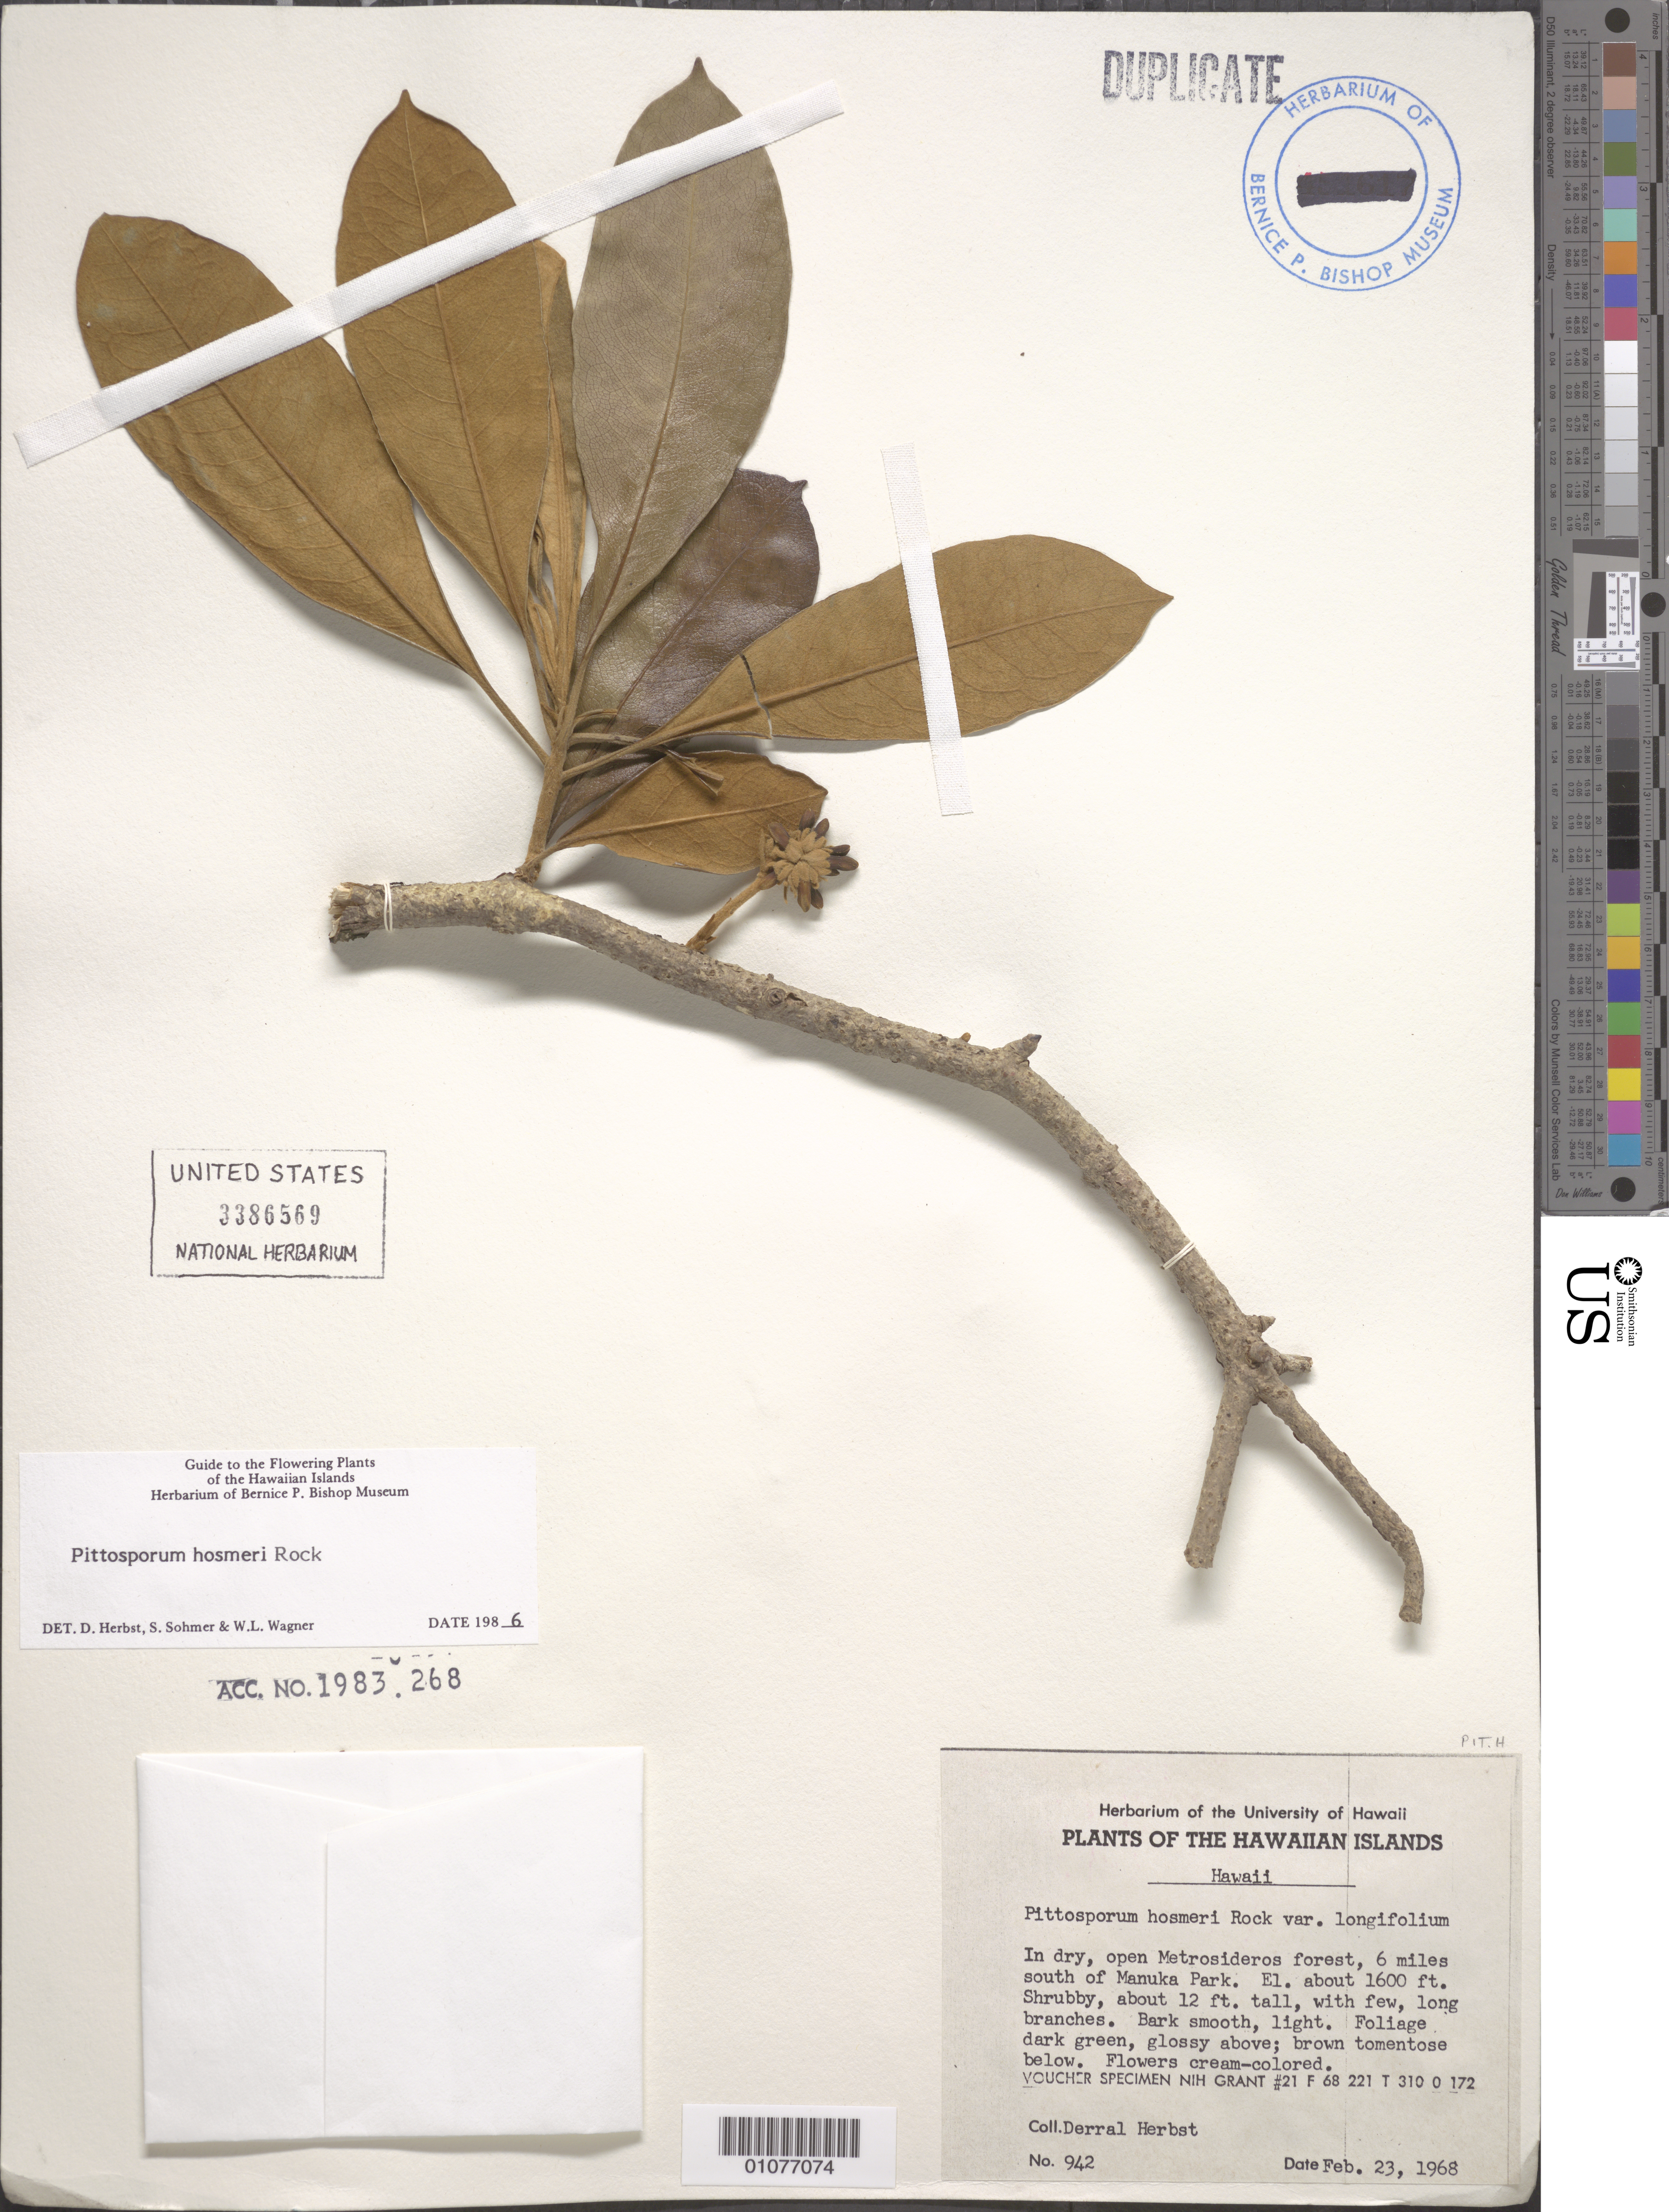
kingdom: Plantae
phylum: Tracheophyta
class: Magnoliopsida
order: Apiales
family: Pittosporaceae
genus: Pittosporum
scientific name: Pittosporum hosmeri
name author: Rock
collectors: D. R. Herbst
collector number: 942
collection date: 1968-02-23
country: United States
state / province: Hawaii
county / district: Hawaii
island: Hawaii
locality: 6 miles S of Manuka Park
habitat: In Metrosideros forest.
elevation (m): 488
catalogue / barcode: US 3386569